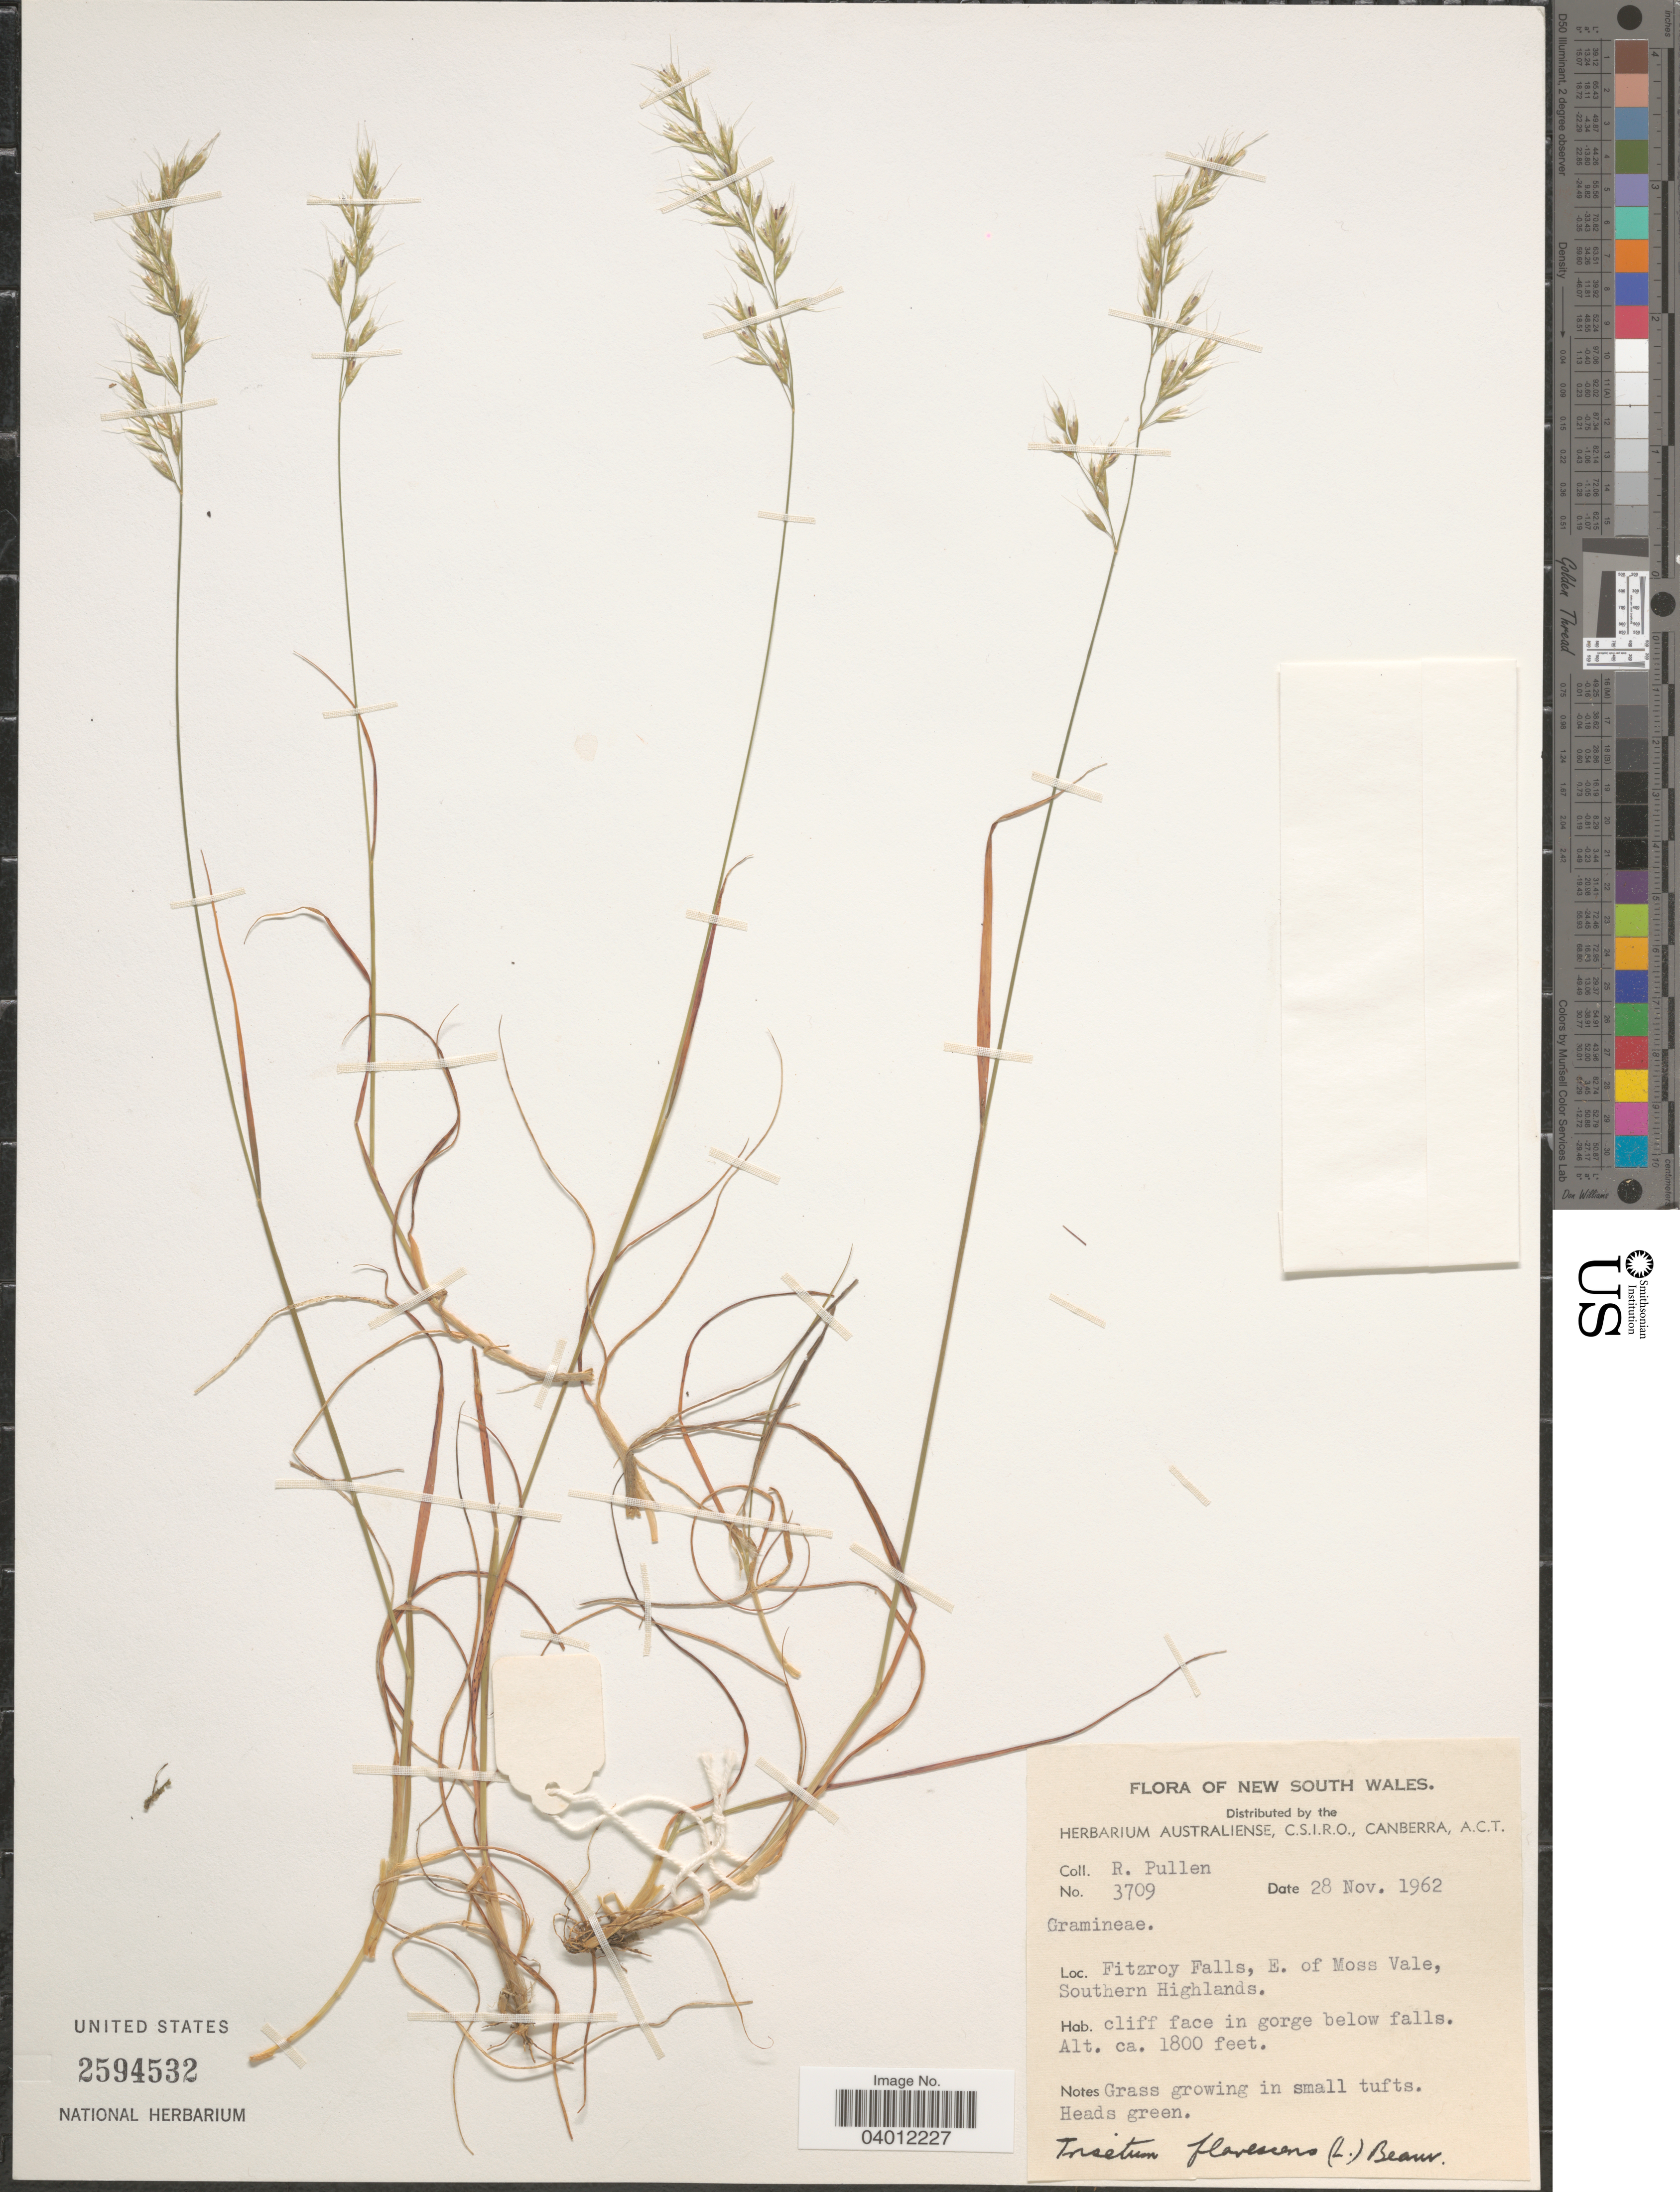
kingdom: Plantae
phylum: Tracheophyta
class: Liliopsida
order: Poales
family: Poaceae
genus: Trisetum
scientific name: Trisetum flavescens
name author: (L.) P. Beauv.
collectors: R. Pullen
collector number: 3709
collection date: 1962-11-28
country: Papua New Guinea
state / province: Southern Highlands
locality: New South Wales. [unsure placement] Fitzroy Falls, E. of Moss Vale.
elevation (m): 549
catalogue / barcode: US 2594532